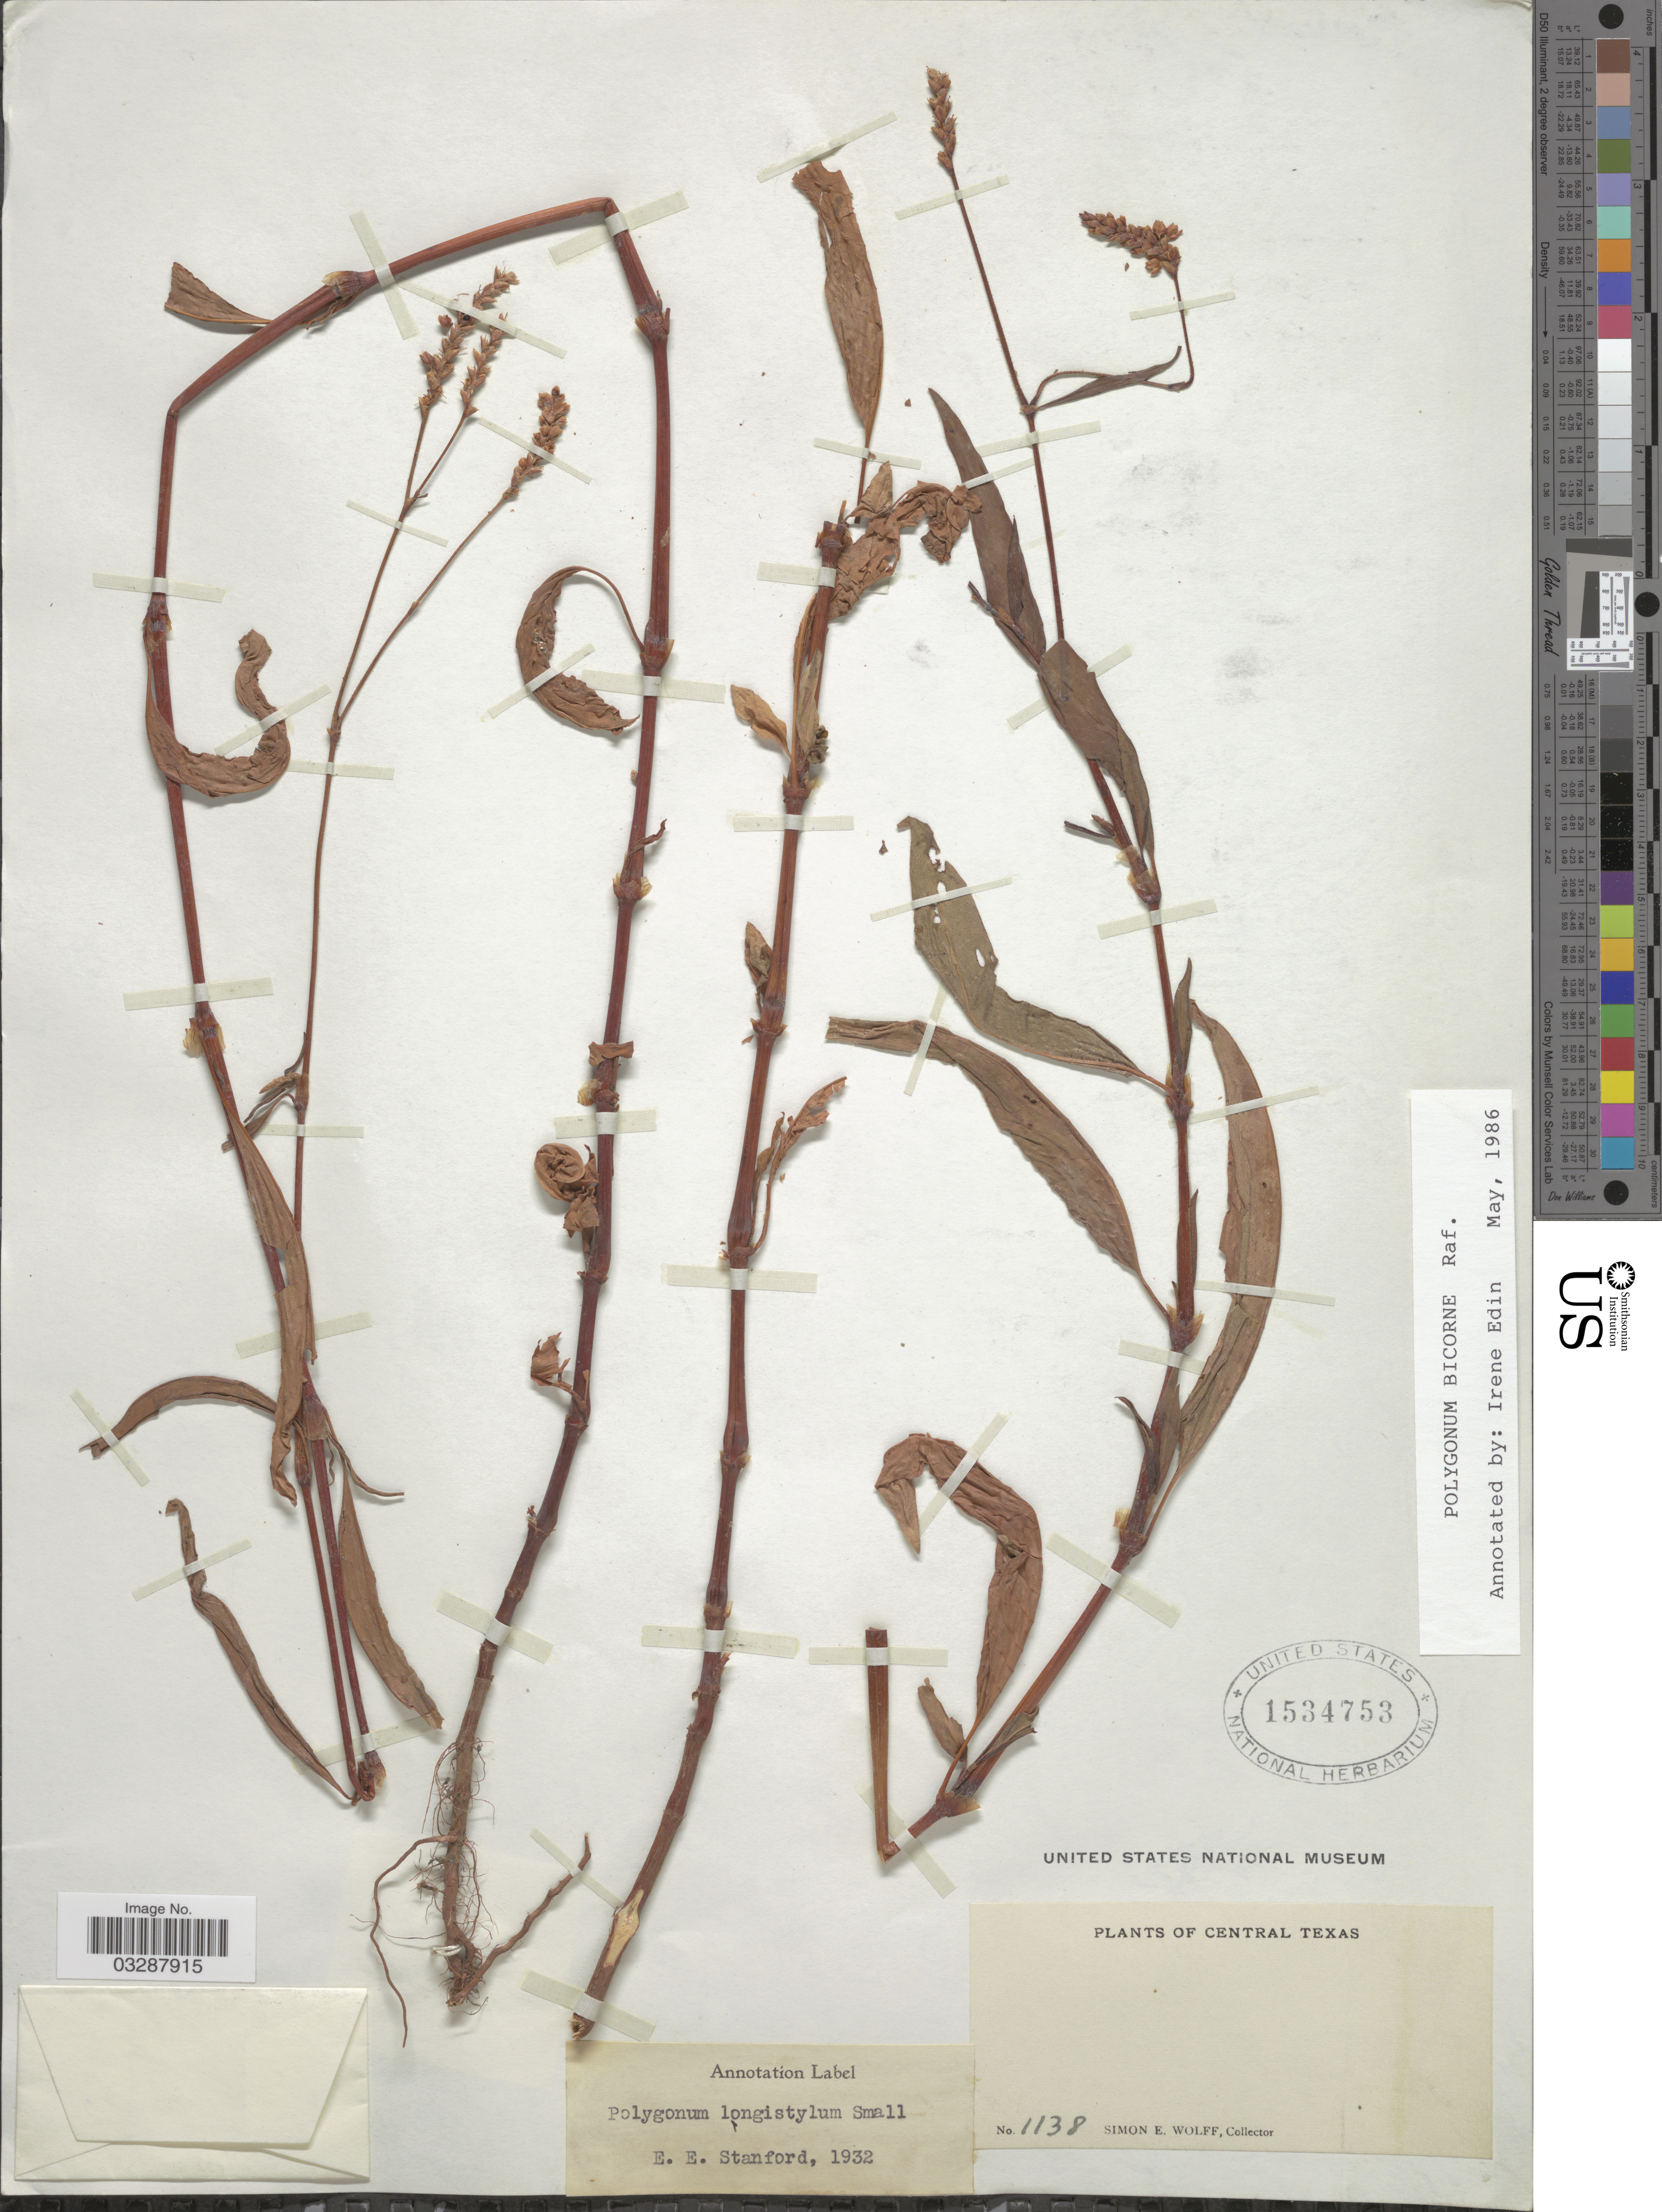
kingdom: Plantae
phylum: Tracheophyta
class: Magnoliopsida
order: Caryophyllales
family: Polygonaceae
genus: Persicaria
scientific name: Persicaria bicornis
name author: (Raf.) Nieuwl.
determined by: Atha, D. E.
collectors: S. E. Wolff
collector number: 1138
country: United States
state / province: Texas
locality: Central Texas.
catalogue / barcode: US 1534753